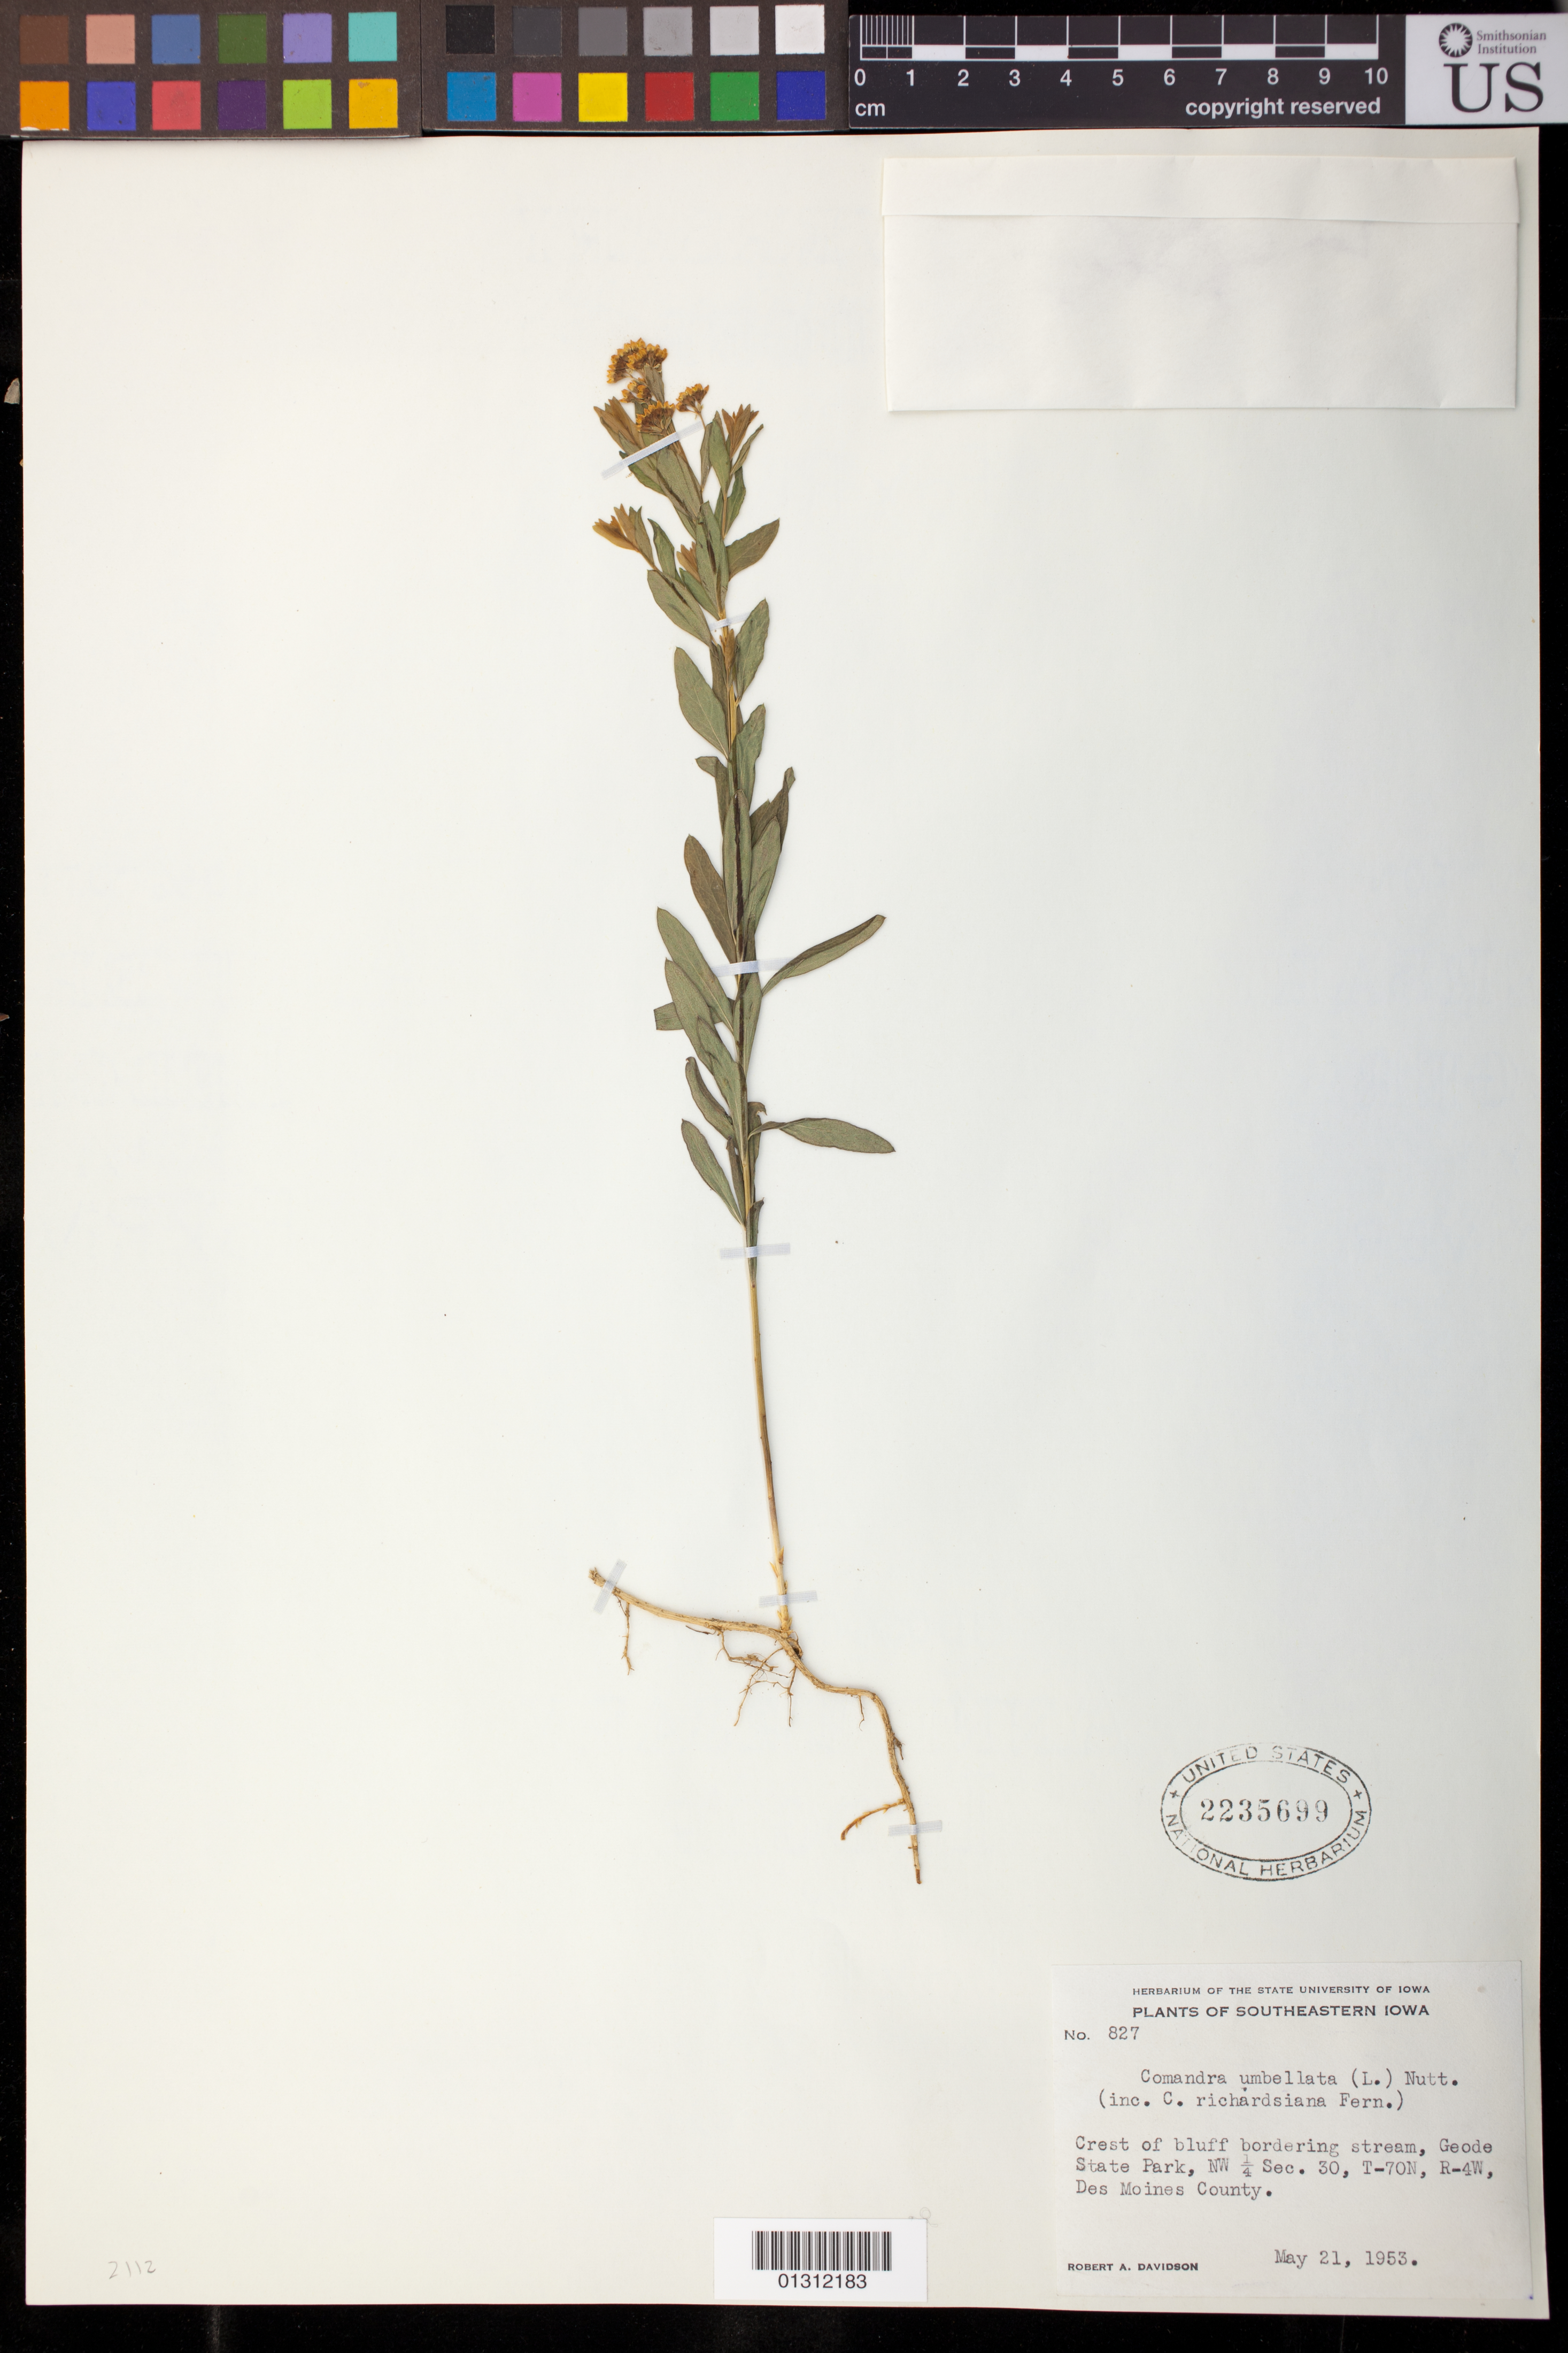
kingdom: Plantae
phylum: Tracheophyta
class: Magnoliopsida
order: Santalales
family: Comandraceae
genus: Comandra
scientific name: Comandra umbellata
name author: (L.) Nutt.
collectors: R. A. Davidson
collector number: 827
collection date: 1953-05-21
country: United States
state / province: Iowa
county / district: Des Moines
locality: Geode State Park, NW 1/4 Sec. 30, T-70N, R-4W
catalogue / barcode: US 2235699